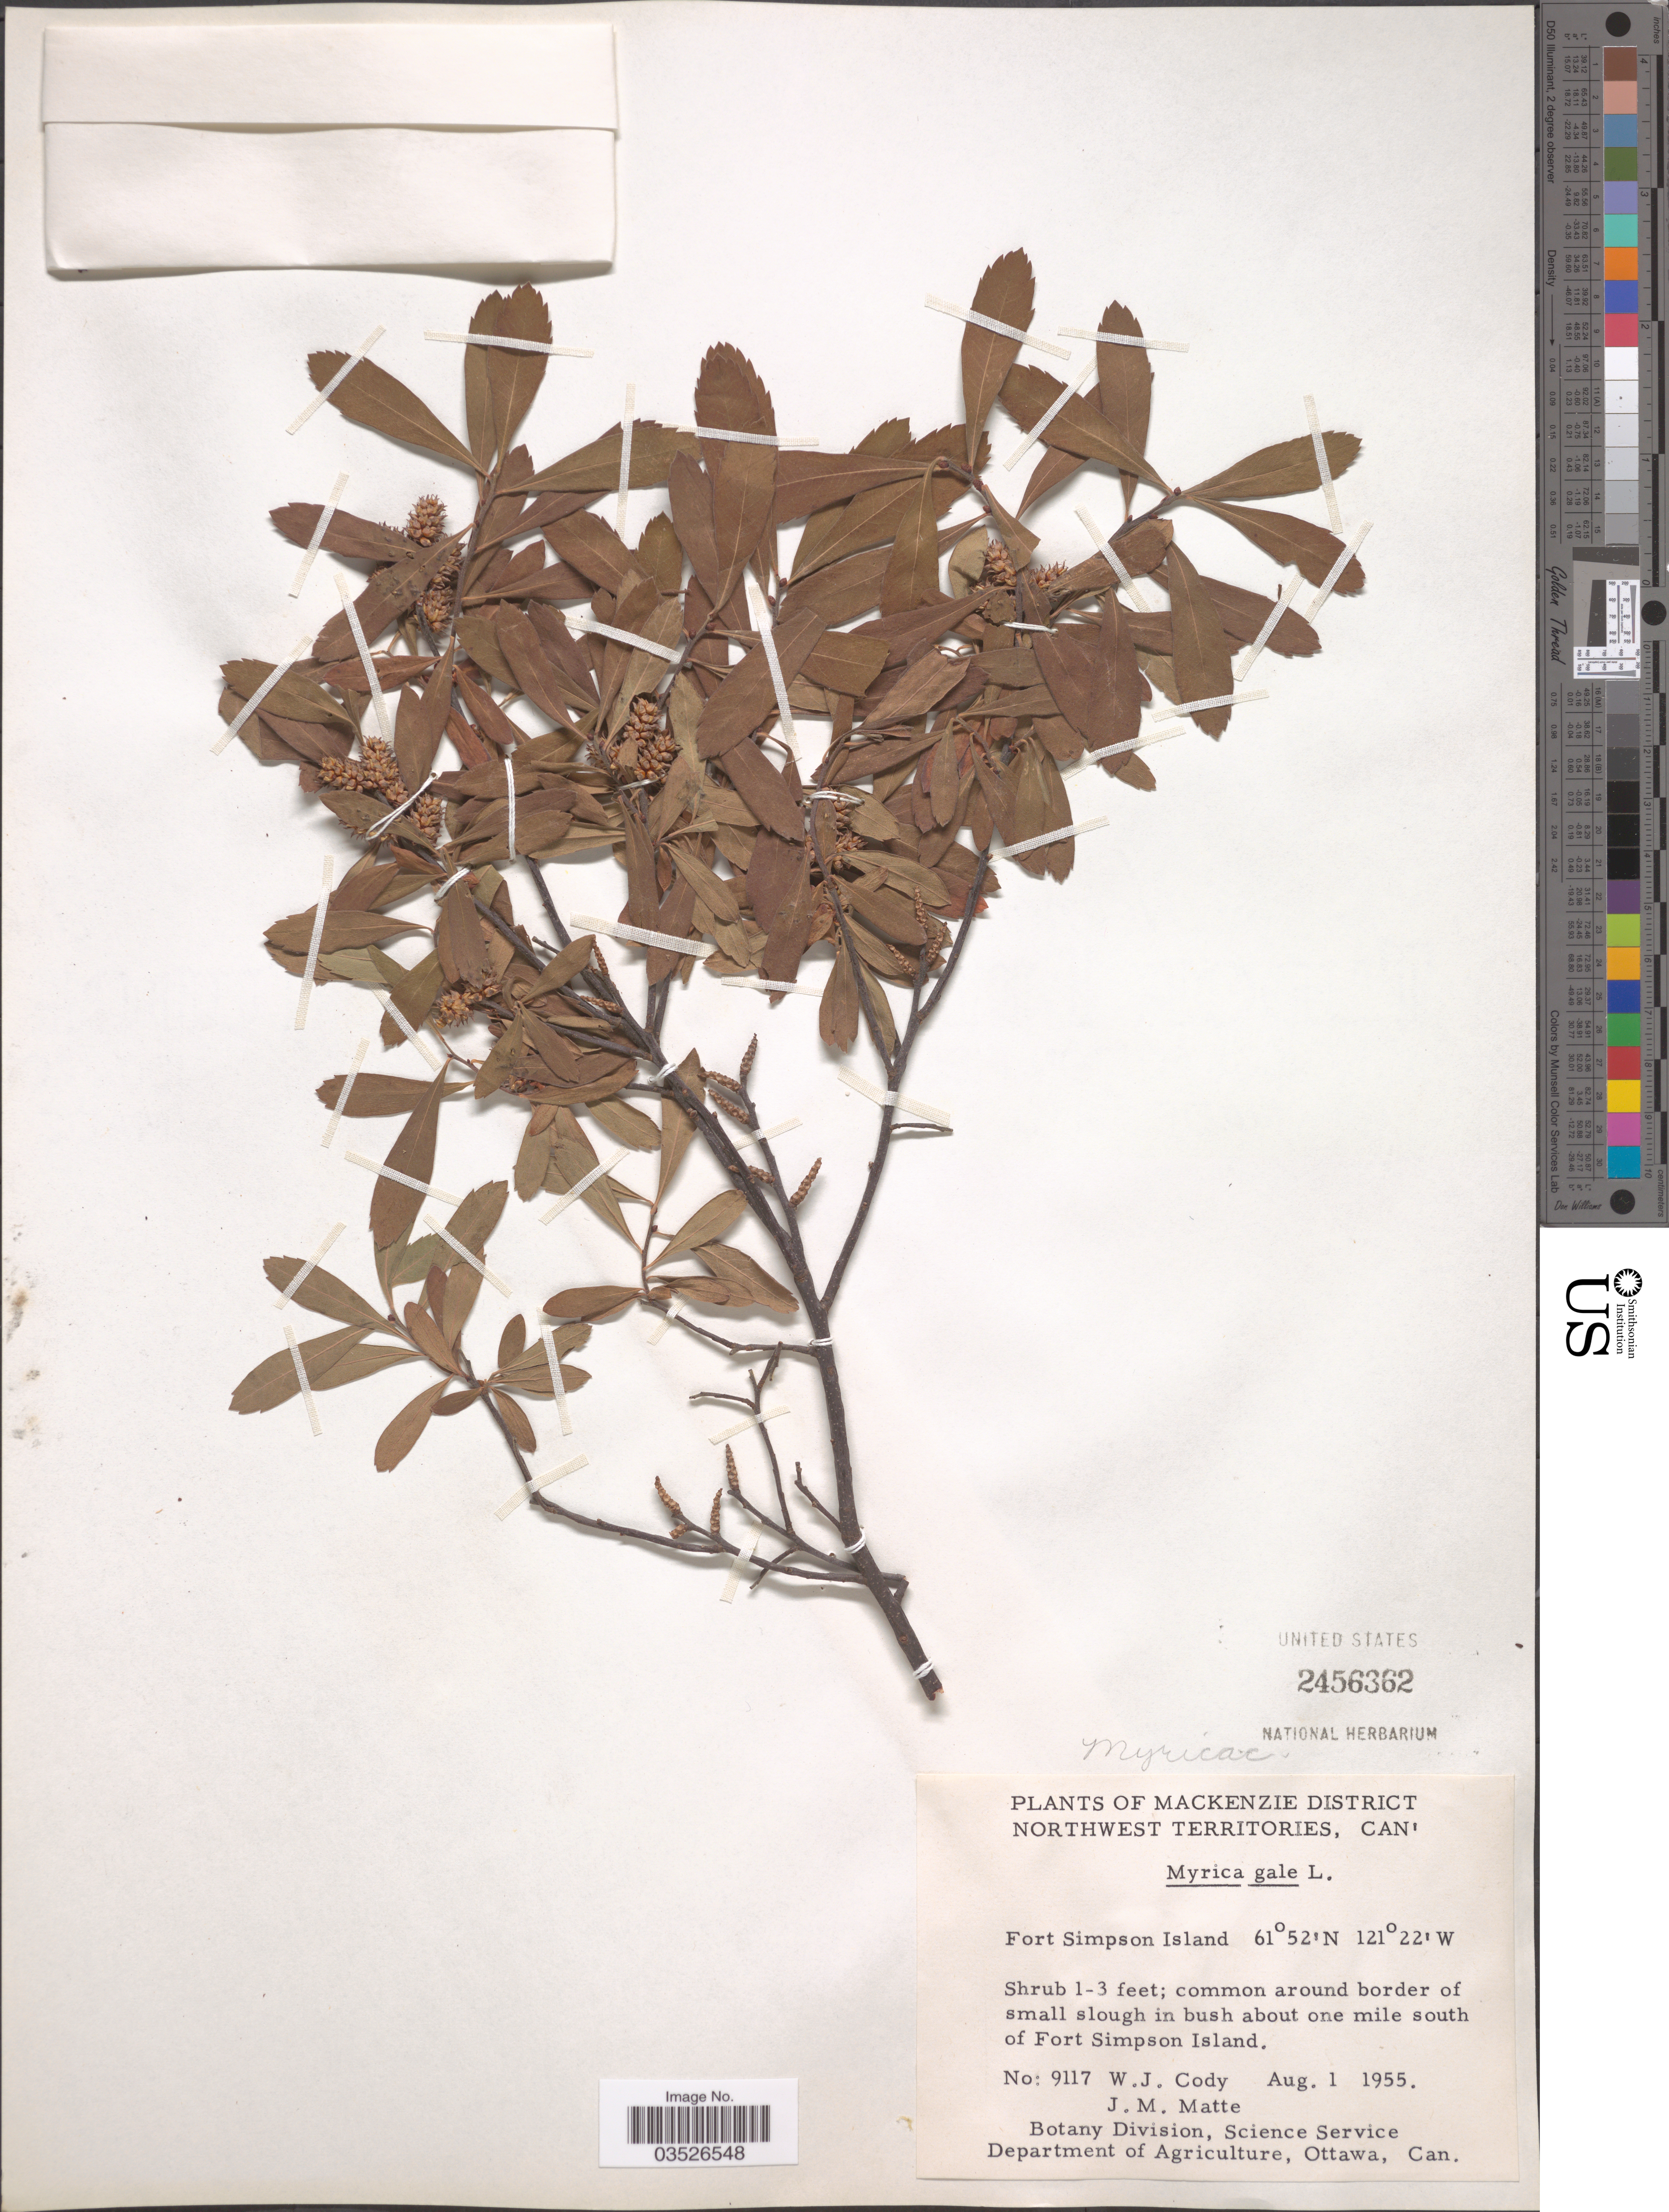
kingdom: Plantae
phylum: Tracheophyta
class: Magnoliopsida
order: Fagales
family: Myricaceae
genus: Myrica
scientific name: Myrica gale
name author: L.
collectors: W. Cody & J. Matte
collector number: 9117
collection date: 1955-08-01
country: Canada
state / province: Northwest Territories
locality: Mackenzie District. Fort Simpson Island. Around border of small slough in bush about one mile south of Fort Simpson Island.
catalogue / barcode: US 2456362